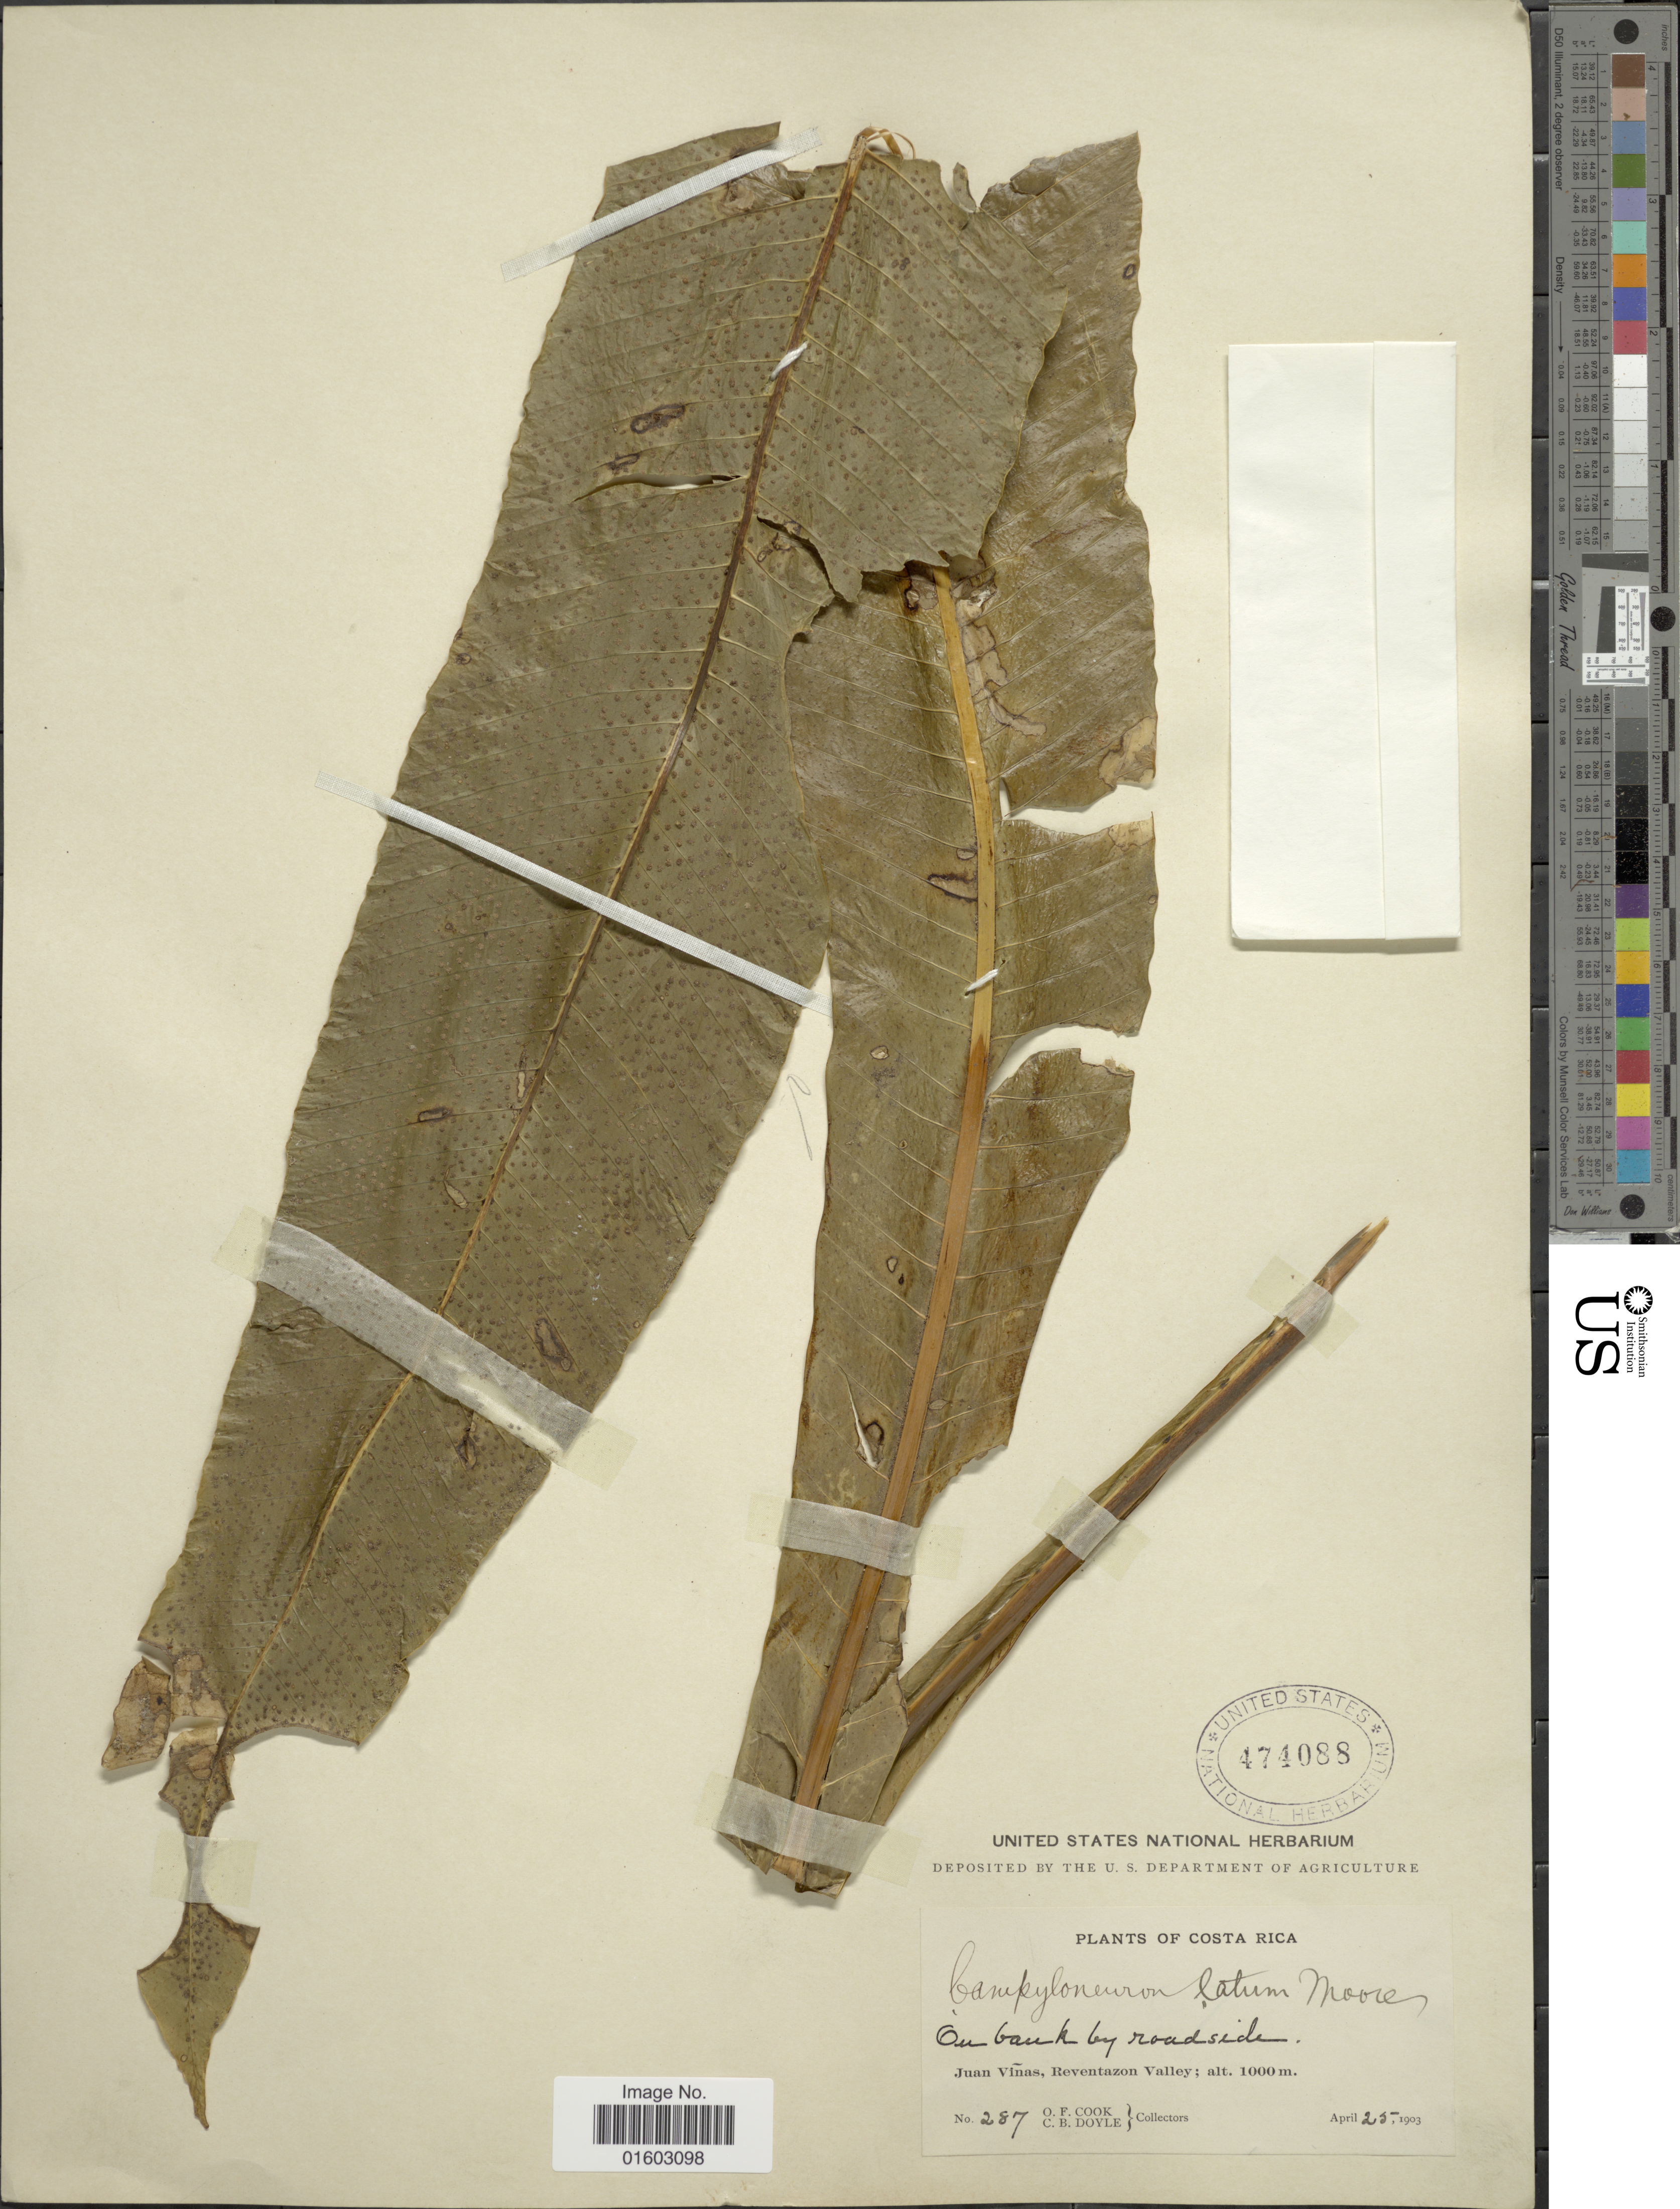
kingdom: Plantae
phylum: Tracheophyta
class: Polypodiopsida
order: Polypodiales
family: Polypodiaceae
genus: Campyloneurum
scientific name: Campyloneurum latum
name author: T. Moore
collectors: O. F. Cook & C. Doyle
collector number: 287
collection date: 1903-04-25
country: Costa Rica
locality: Juan VInas, Reventazon Valley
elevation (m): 1000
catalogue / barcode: US 474088